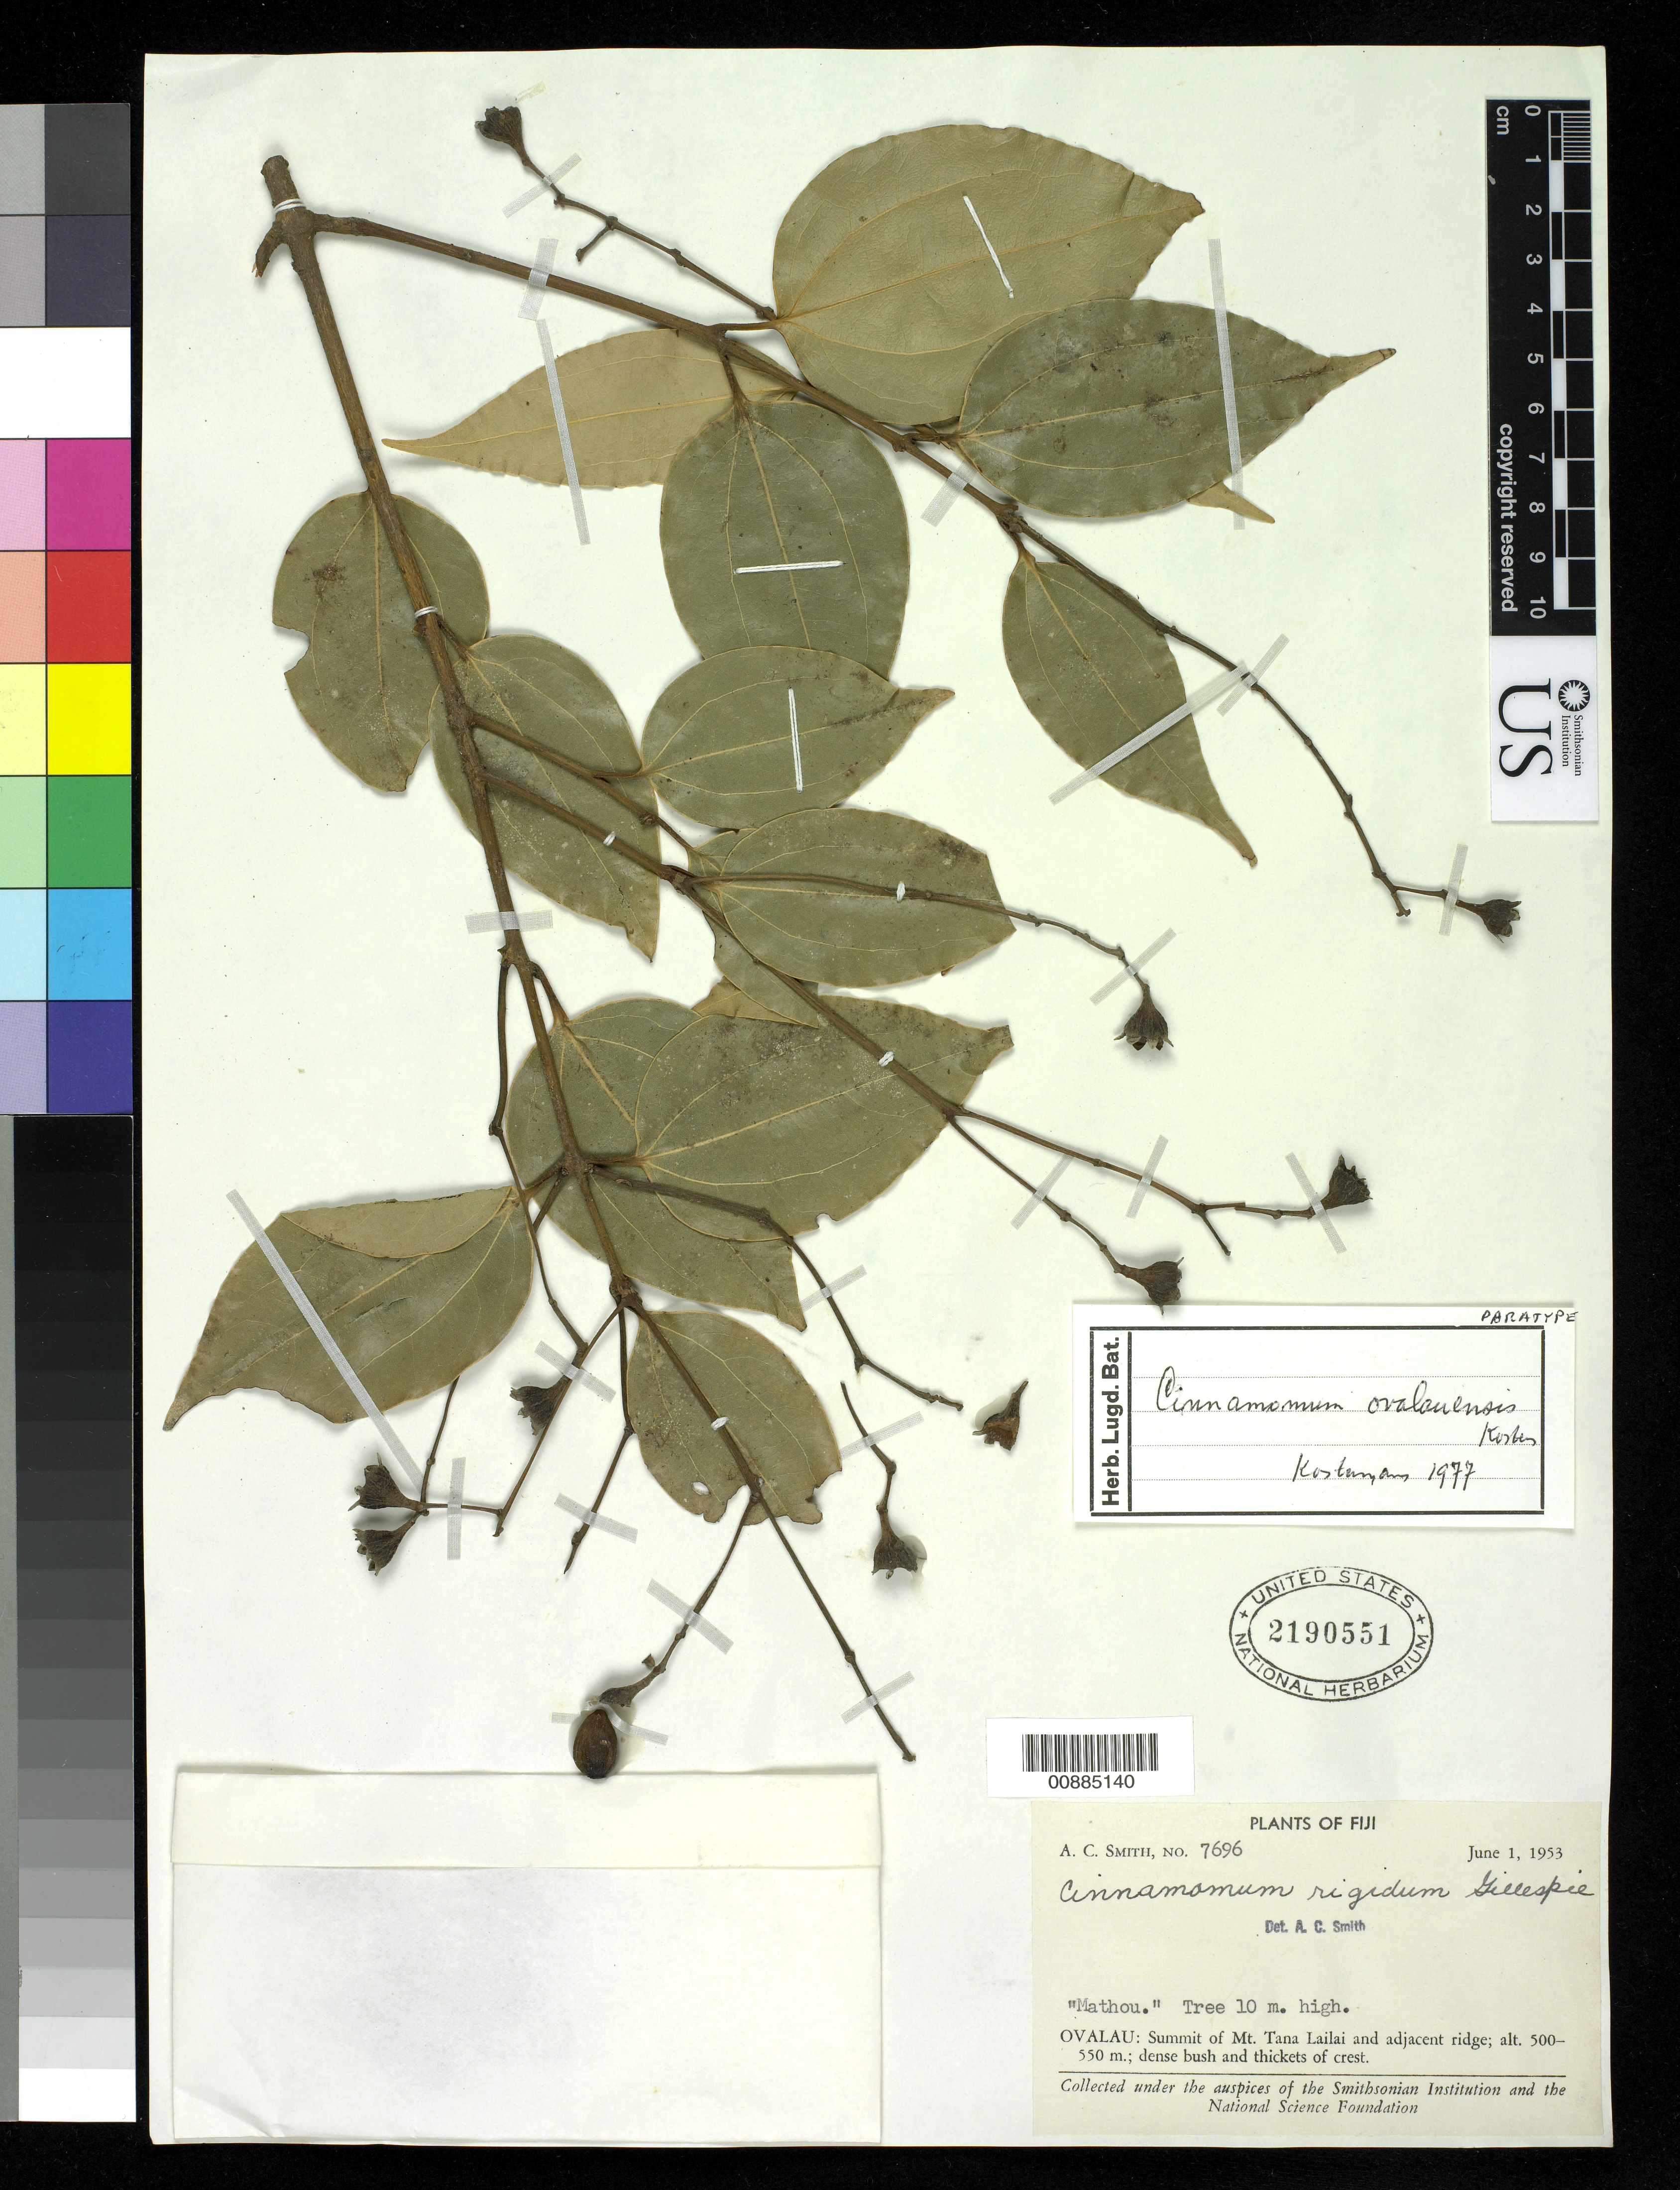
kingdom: Plantae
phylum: Tracheophyta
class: Magnoliopsida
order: Laurales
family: Lauraceae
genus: Cinnamomum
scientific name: Cinnamomum ovalauense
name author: Kosterm.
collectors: C. A. Smith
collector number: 7696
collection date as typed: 01 Jun 1953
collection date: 1953-06-01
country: Fiji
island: Ovalau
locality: Summit of Mt. Tana Lailai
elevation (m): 500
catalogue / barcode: US 2190551